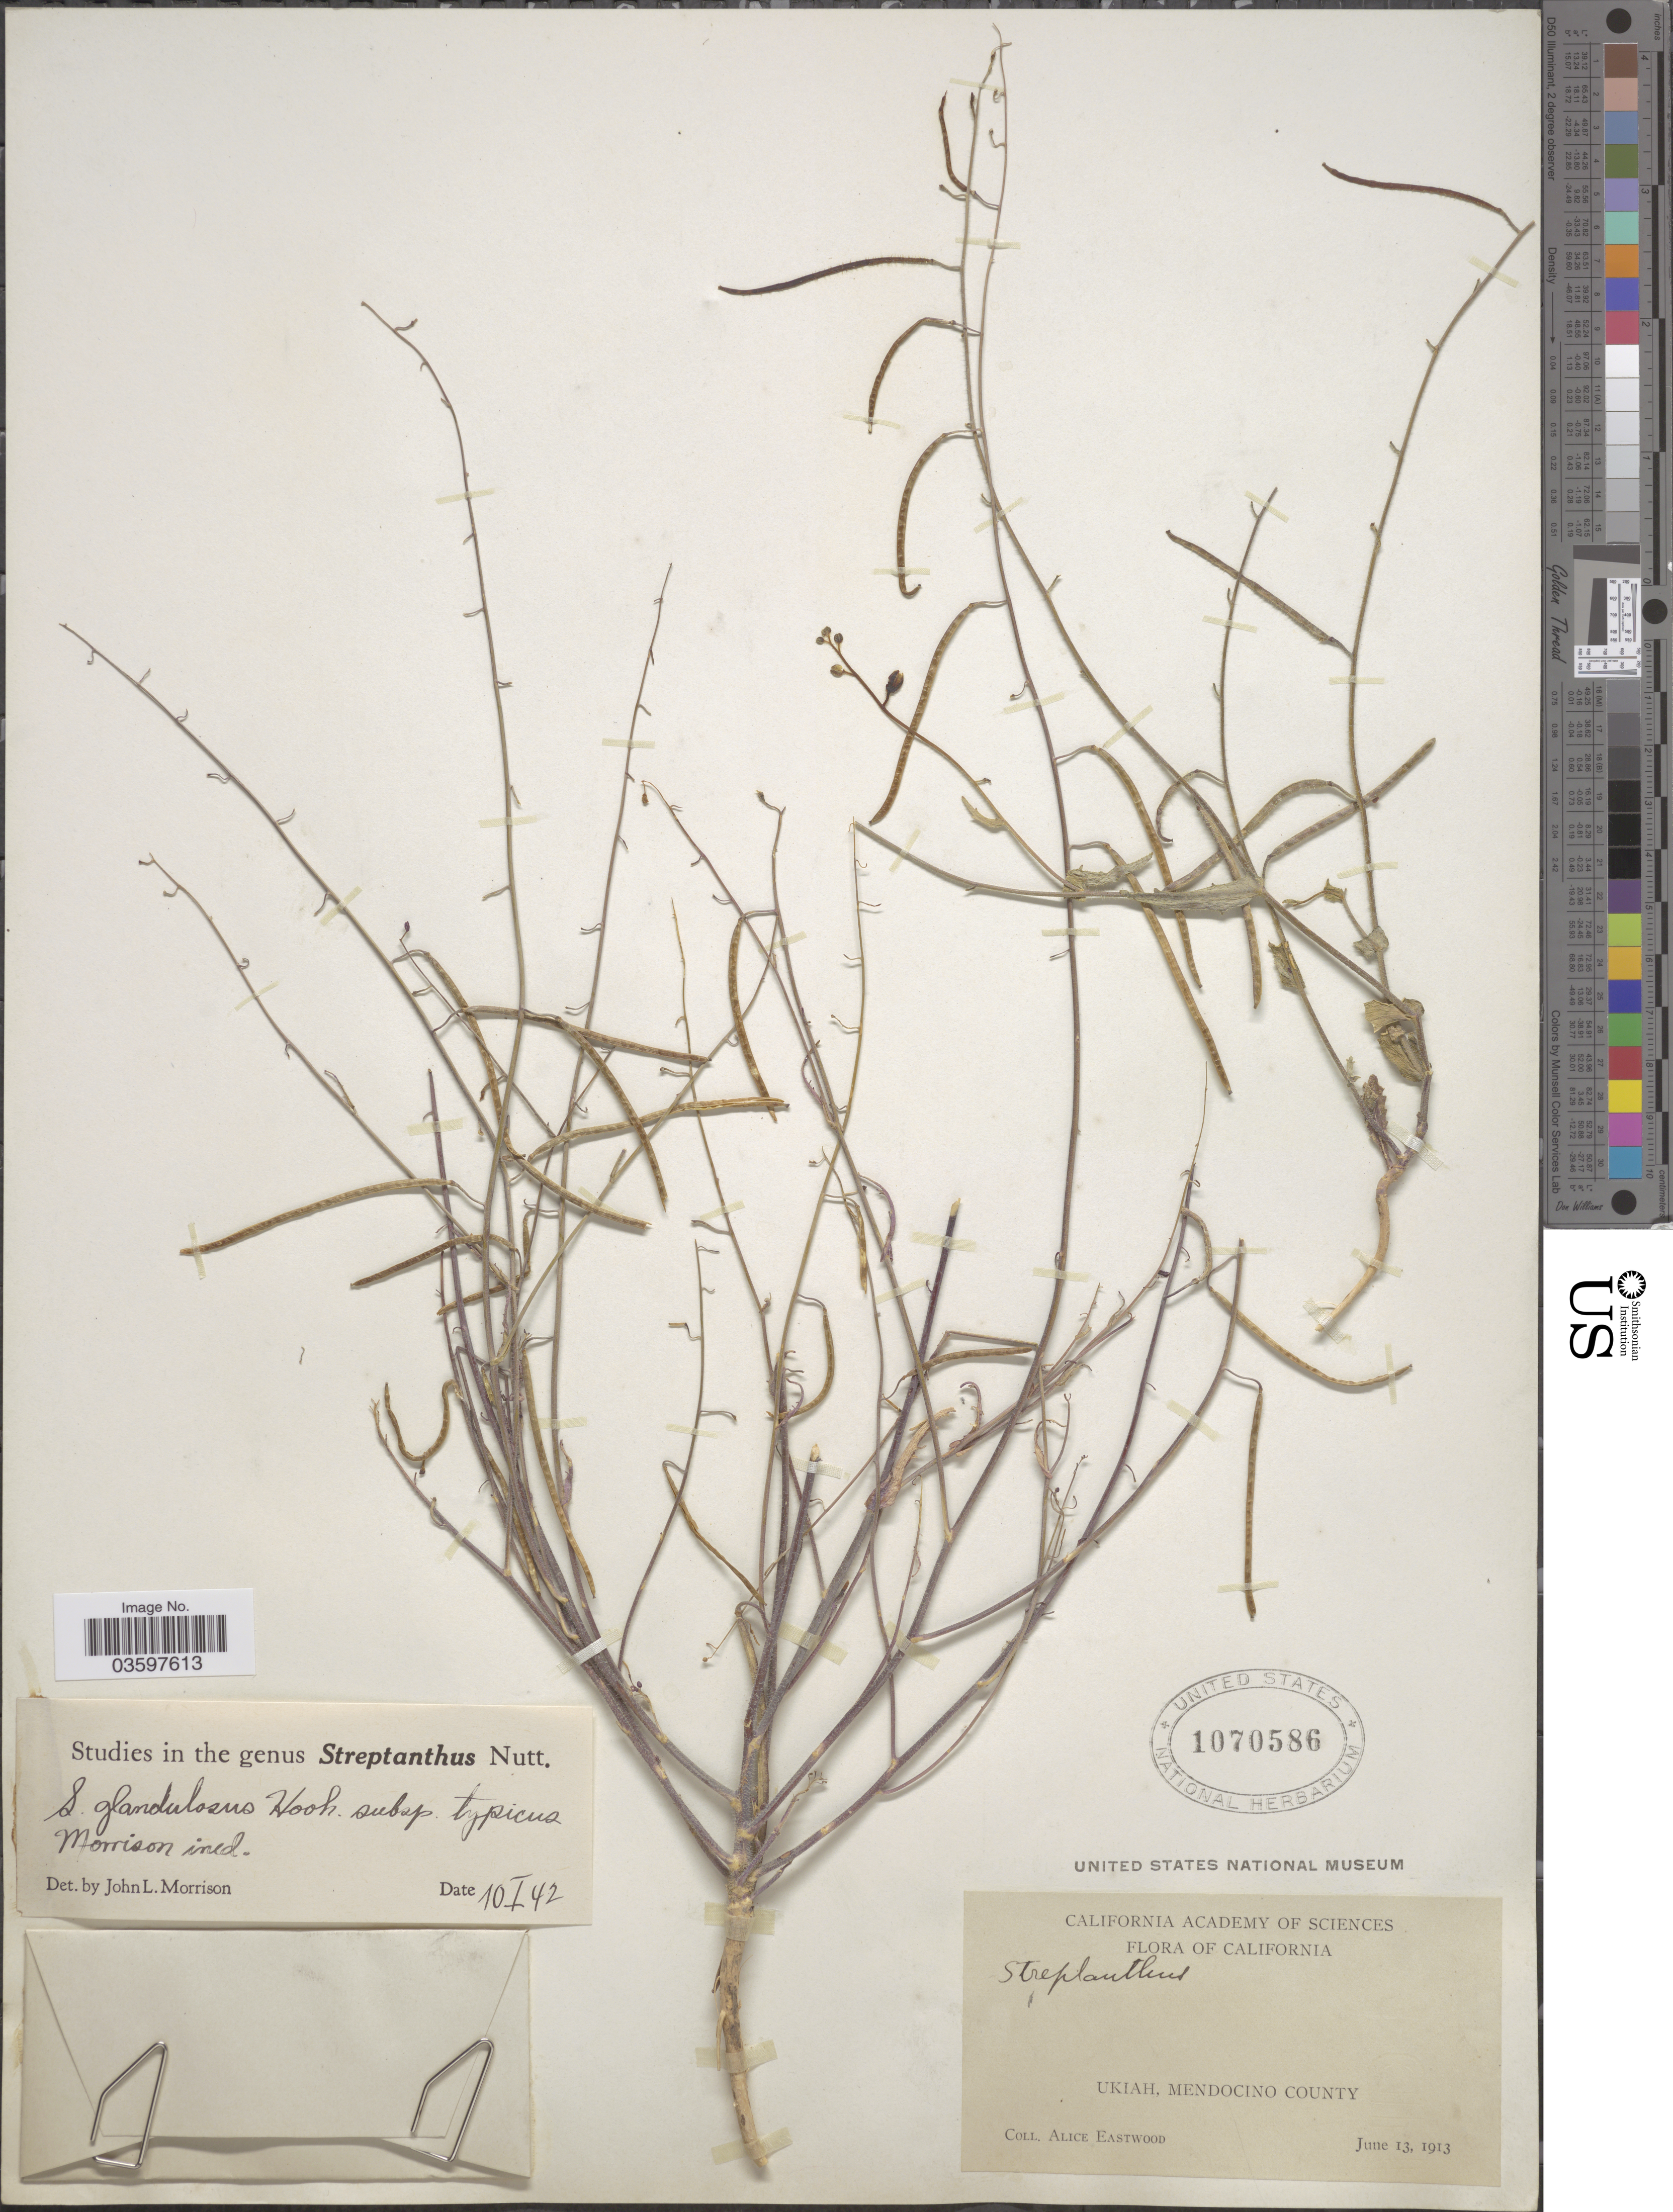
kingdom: Plantae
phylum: Tracheophyta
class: Magnoliopsida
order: Brassicales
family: Brassicaceae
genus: Streptanthus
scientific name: Streptanthus glandulosus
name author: Hook.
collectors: A. Eastwood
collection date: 1913-06-13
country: United States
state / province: California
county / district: Mendocino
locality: Ukiah, Mendocino County.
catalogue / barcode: US 1070586